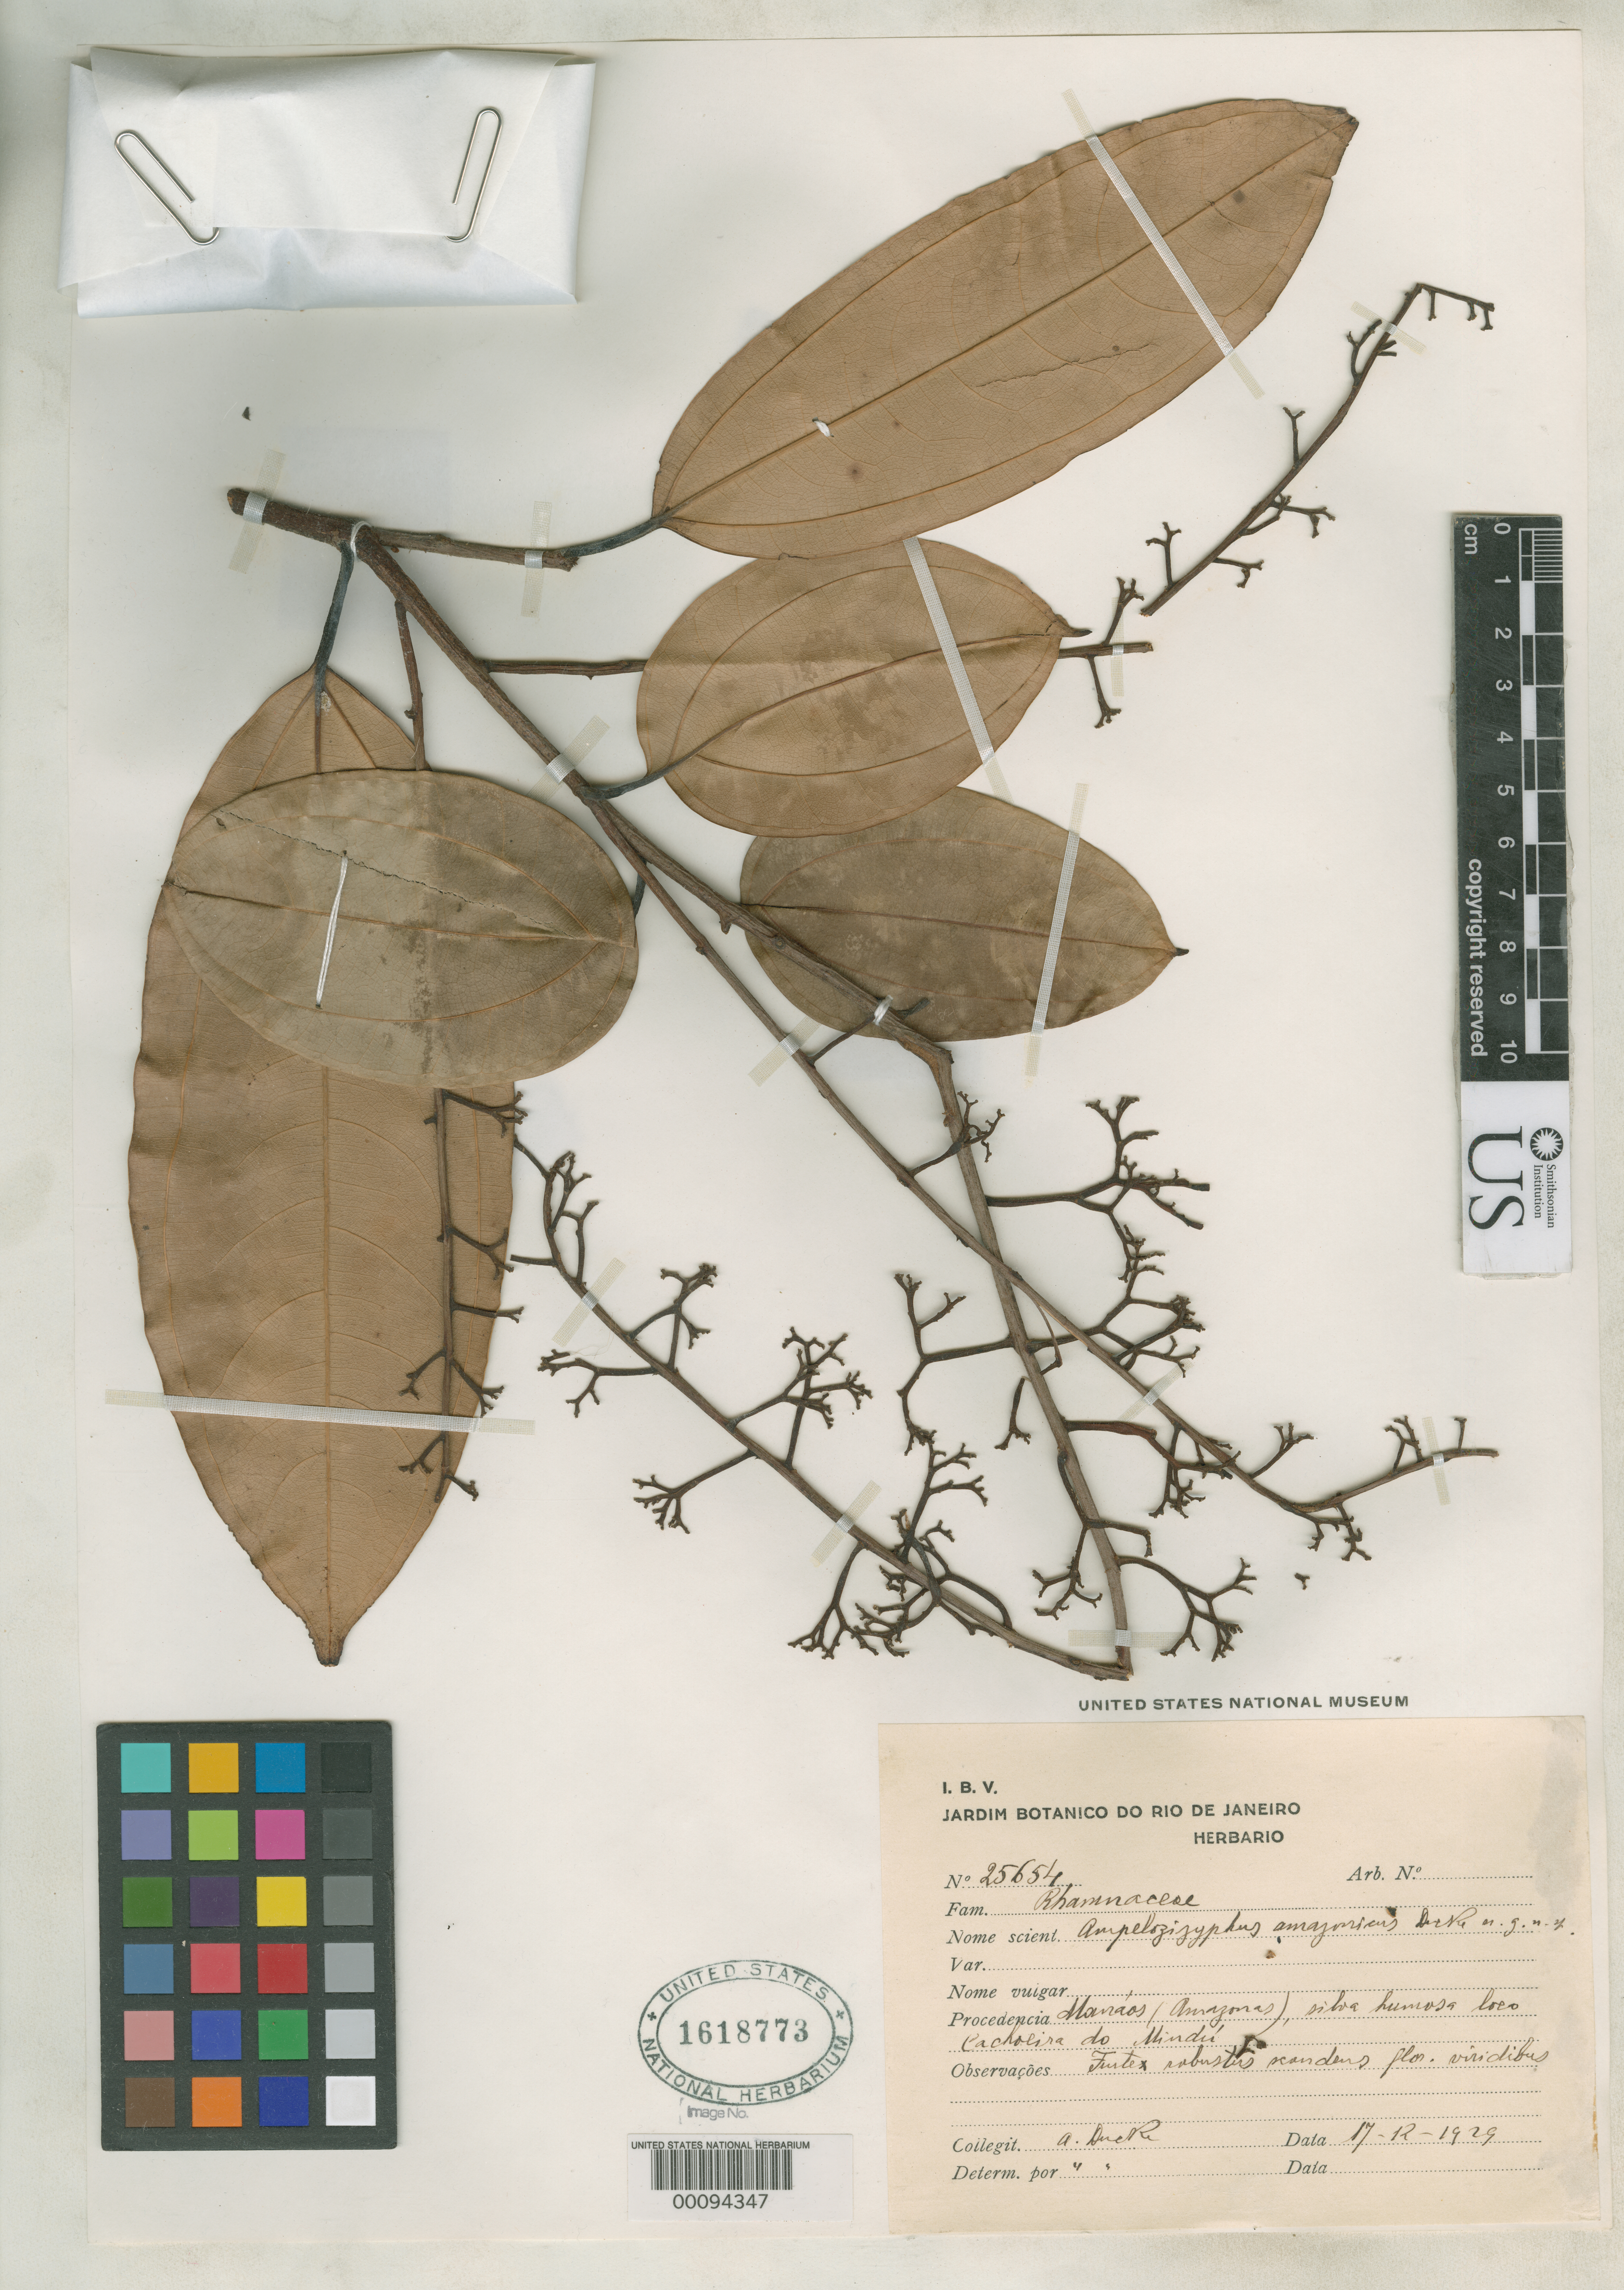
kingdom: Plantae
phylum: Tracheophyta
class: Magnoliopsida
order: Rosales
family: Rhamnaceae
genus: Ampelozizyphus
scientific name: Ampelozizyphus amazonicus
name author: Ducke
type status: Isosyntype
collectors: A. Ducke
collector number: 25654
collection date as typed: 17 Dec 1929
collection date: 1929-12-17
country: Brazil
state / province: Amazonas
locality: Manaos.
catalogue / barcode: US 1618773